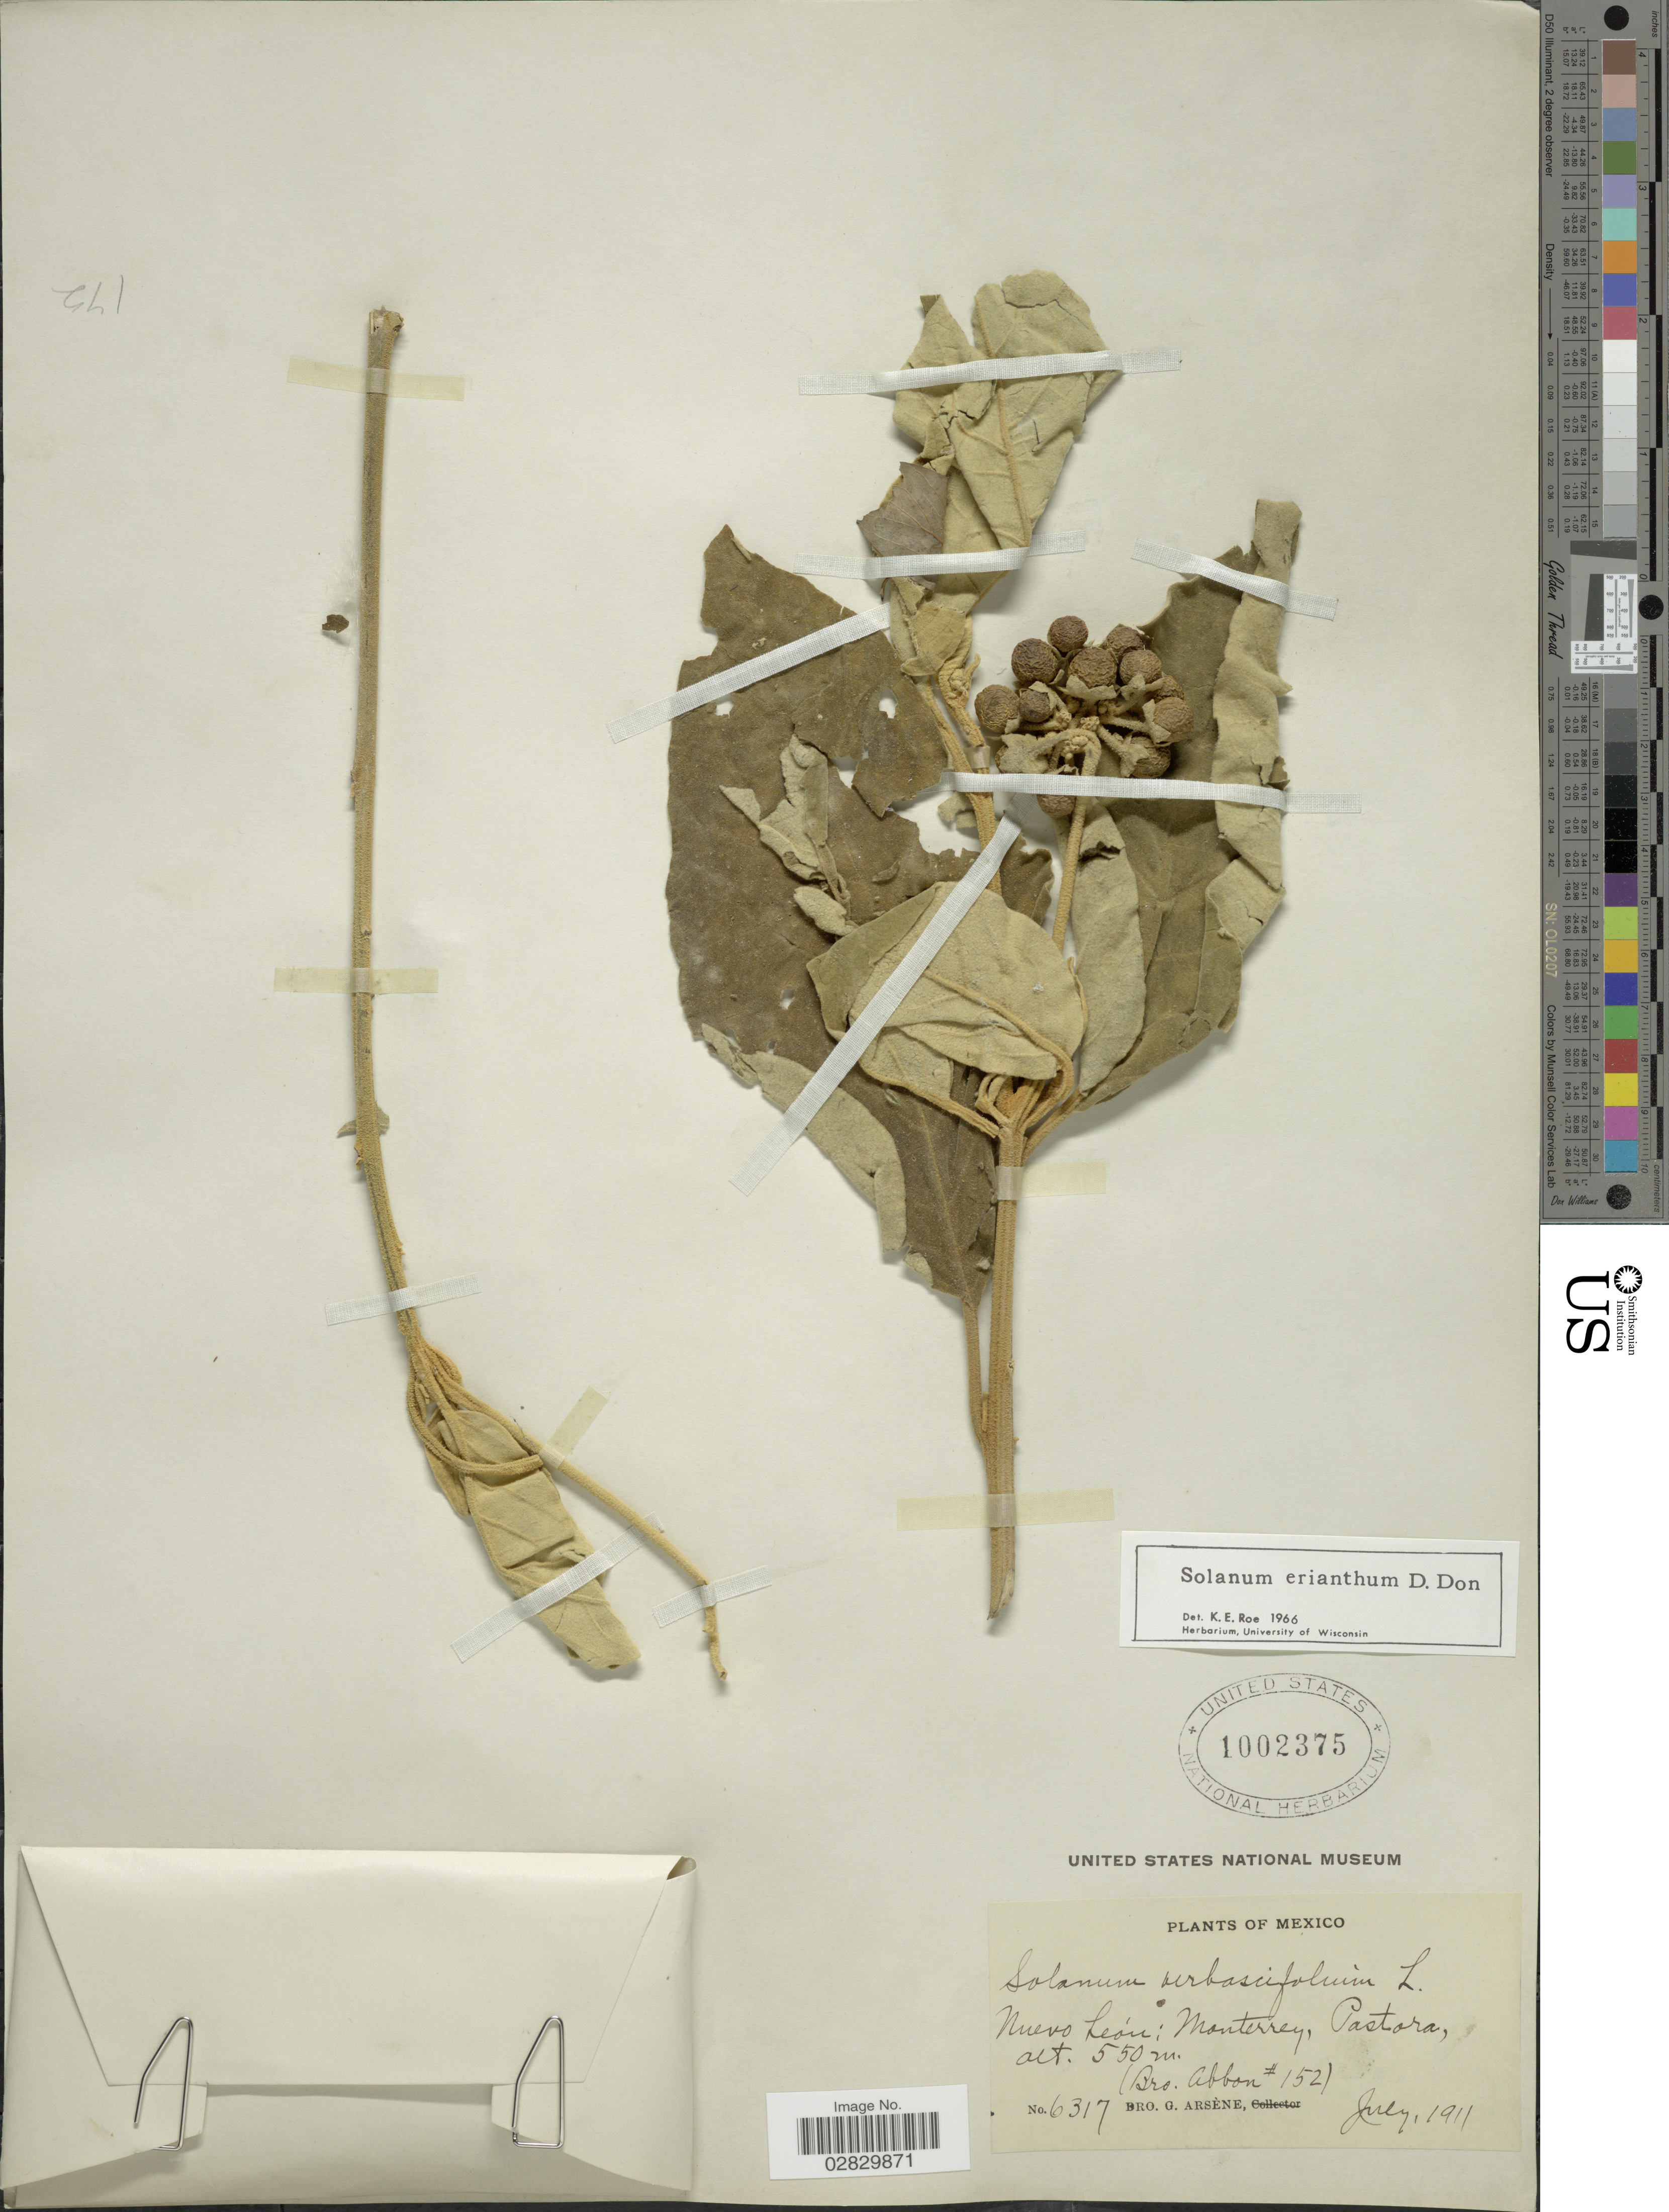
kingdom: Plantae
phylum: Tracheophyta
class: Magnoliopsida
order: Solanales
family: Solanaceae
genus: Solanum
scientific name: Solanum erianthum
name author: D. Don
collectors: Bro. G. Arsène & Bro. Abbon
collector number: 6317/152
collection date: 1911-07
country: Mexico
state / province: Nuevo León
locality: Monterrey, Pastora.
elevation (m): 550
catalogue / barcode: US 1002375